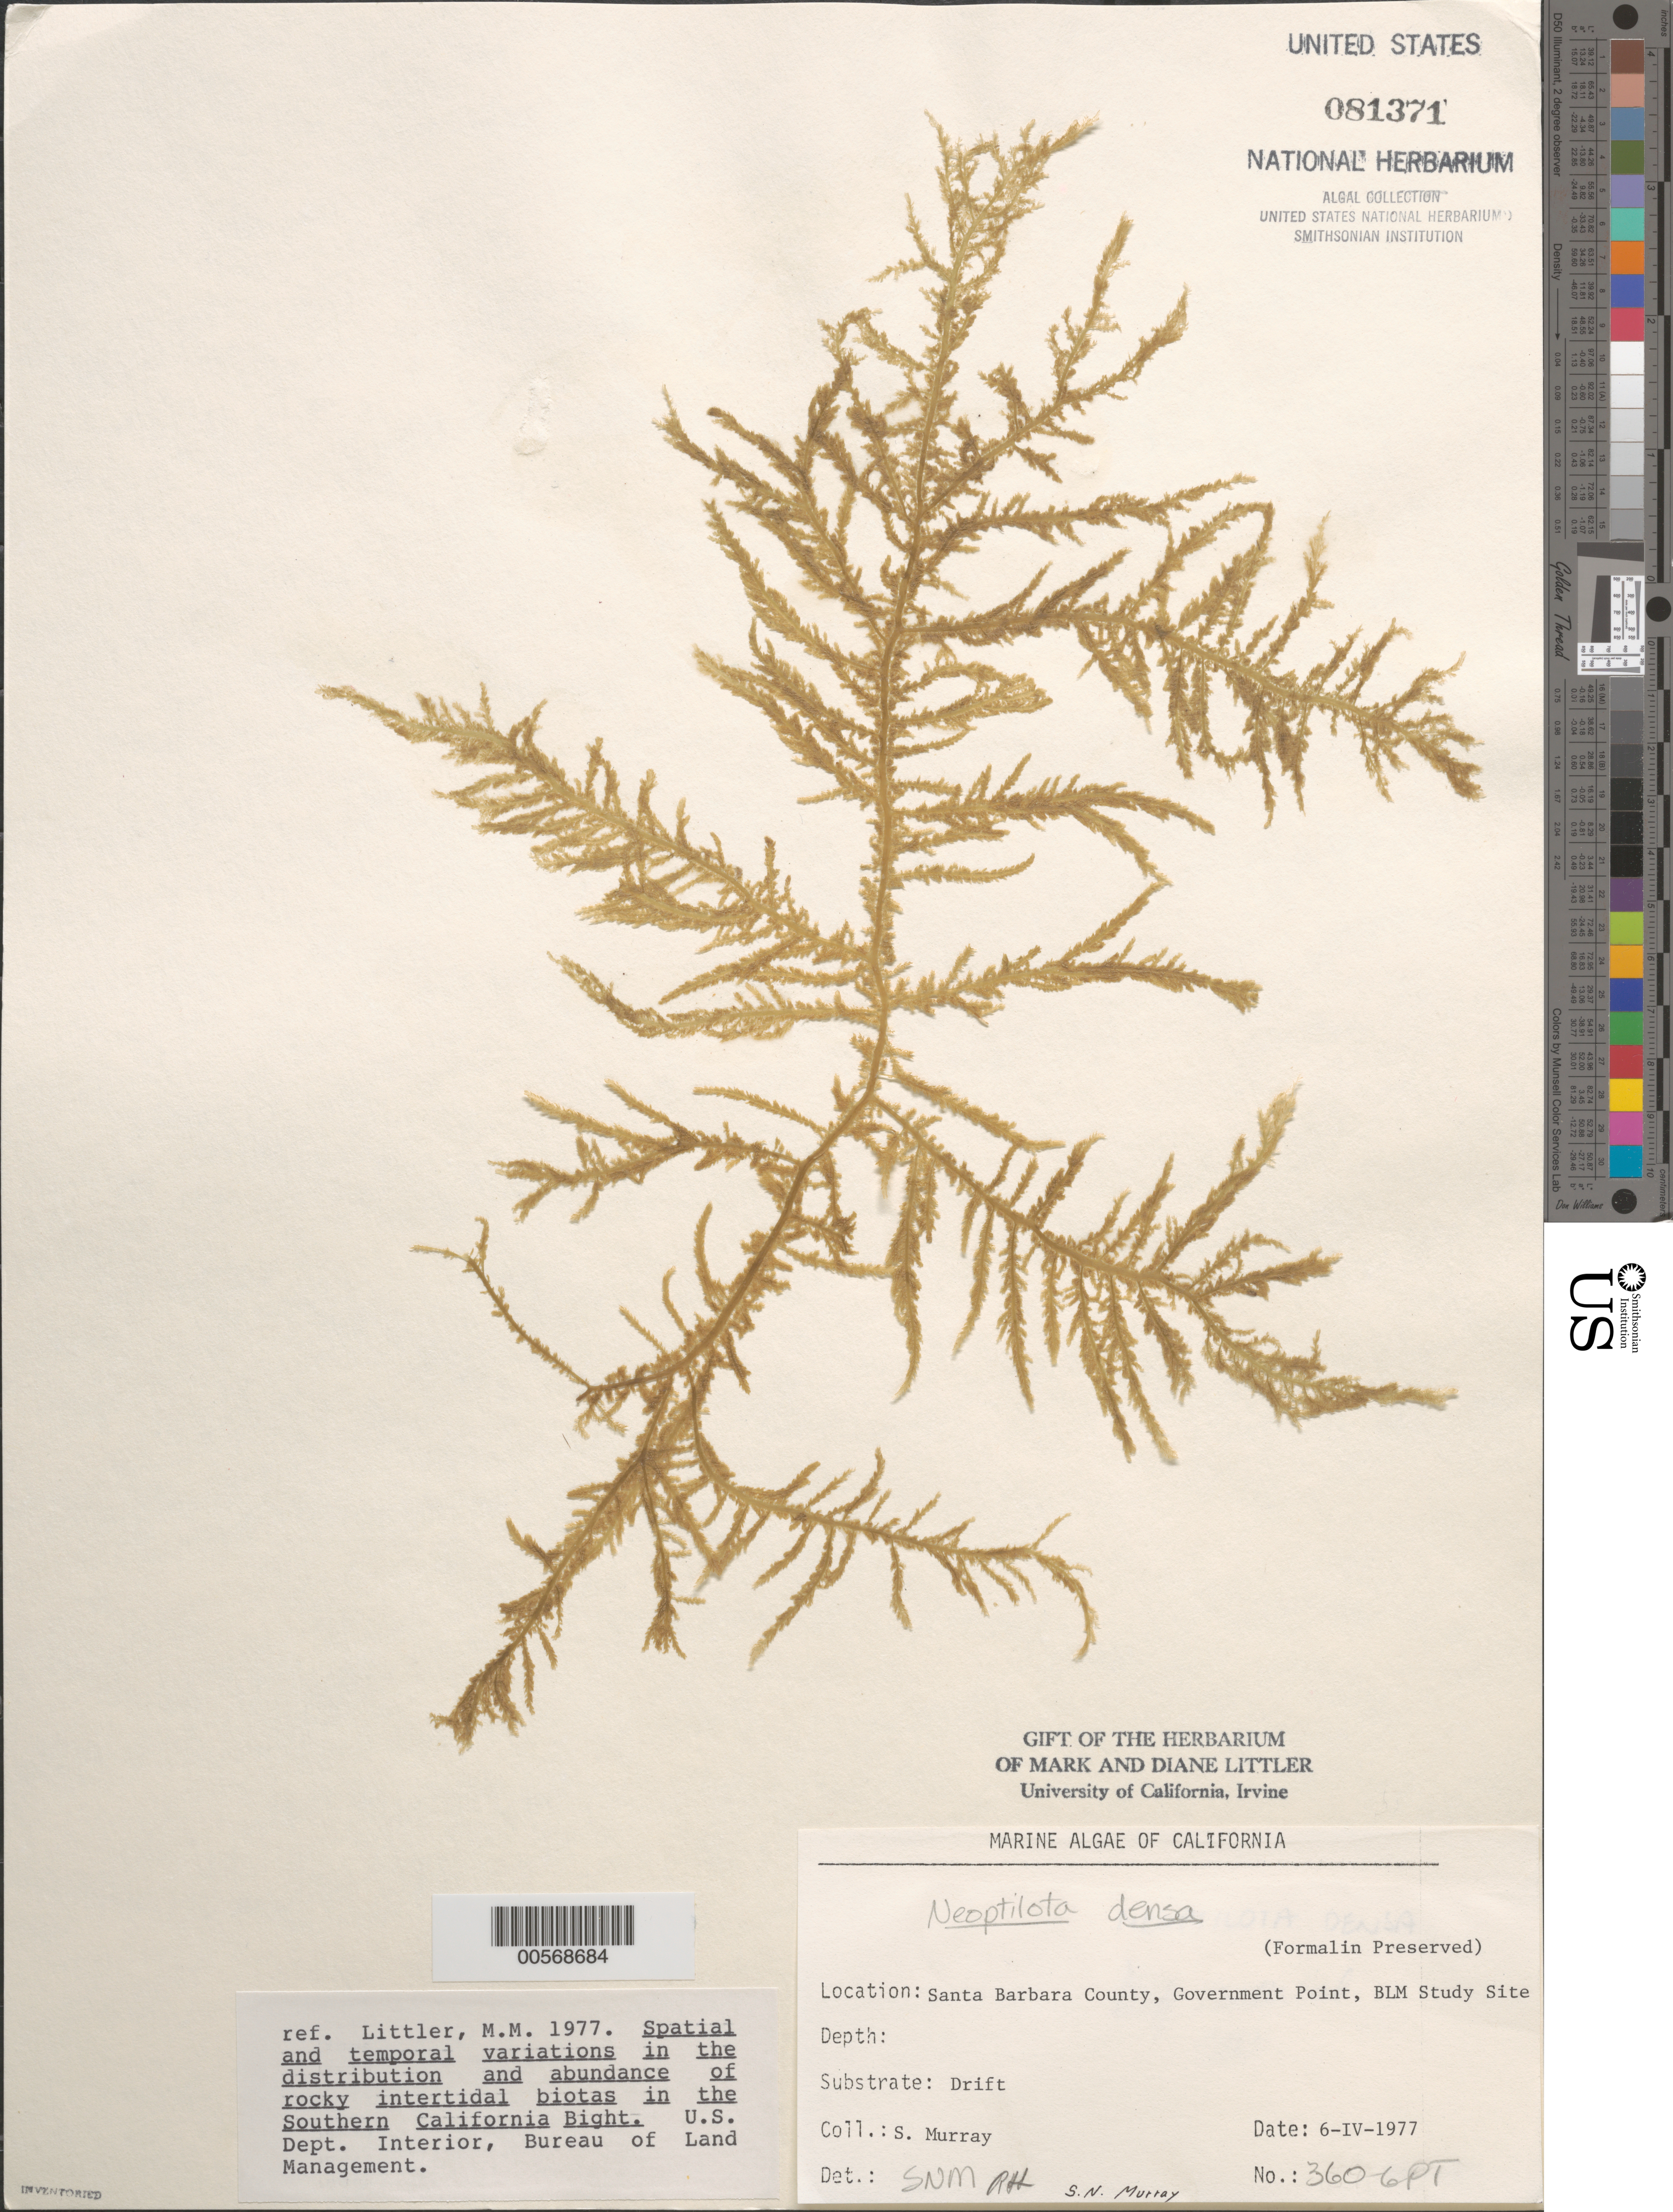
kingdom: Plantae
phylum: Rhodophyta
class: Florideophyceae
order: Ceramiales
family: Wrangeliaceae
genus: Ptilota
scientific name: Ptilota densa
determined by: Algae name updating Project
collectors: S. N. Murray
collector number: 360-gpt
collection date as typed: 06 Apr 1977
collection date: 1977-04-06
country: United States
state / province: California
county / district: Santa Barbara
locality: Government Point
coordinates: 34 26'31"N, 120 24'06"W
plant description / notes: BLM-SOCALBIGHT Rocky Intertidal Survey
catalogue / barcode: US 81371